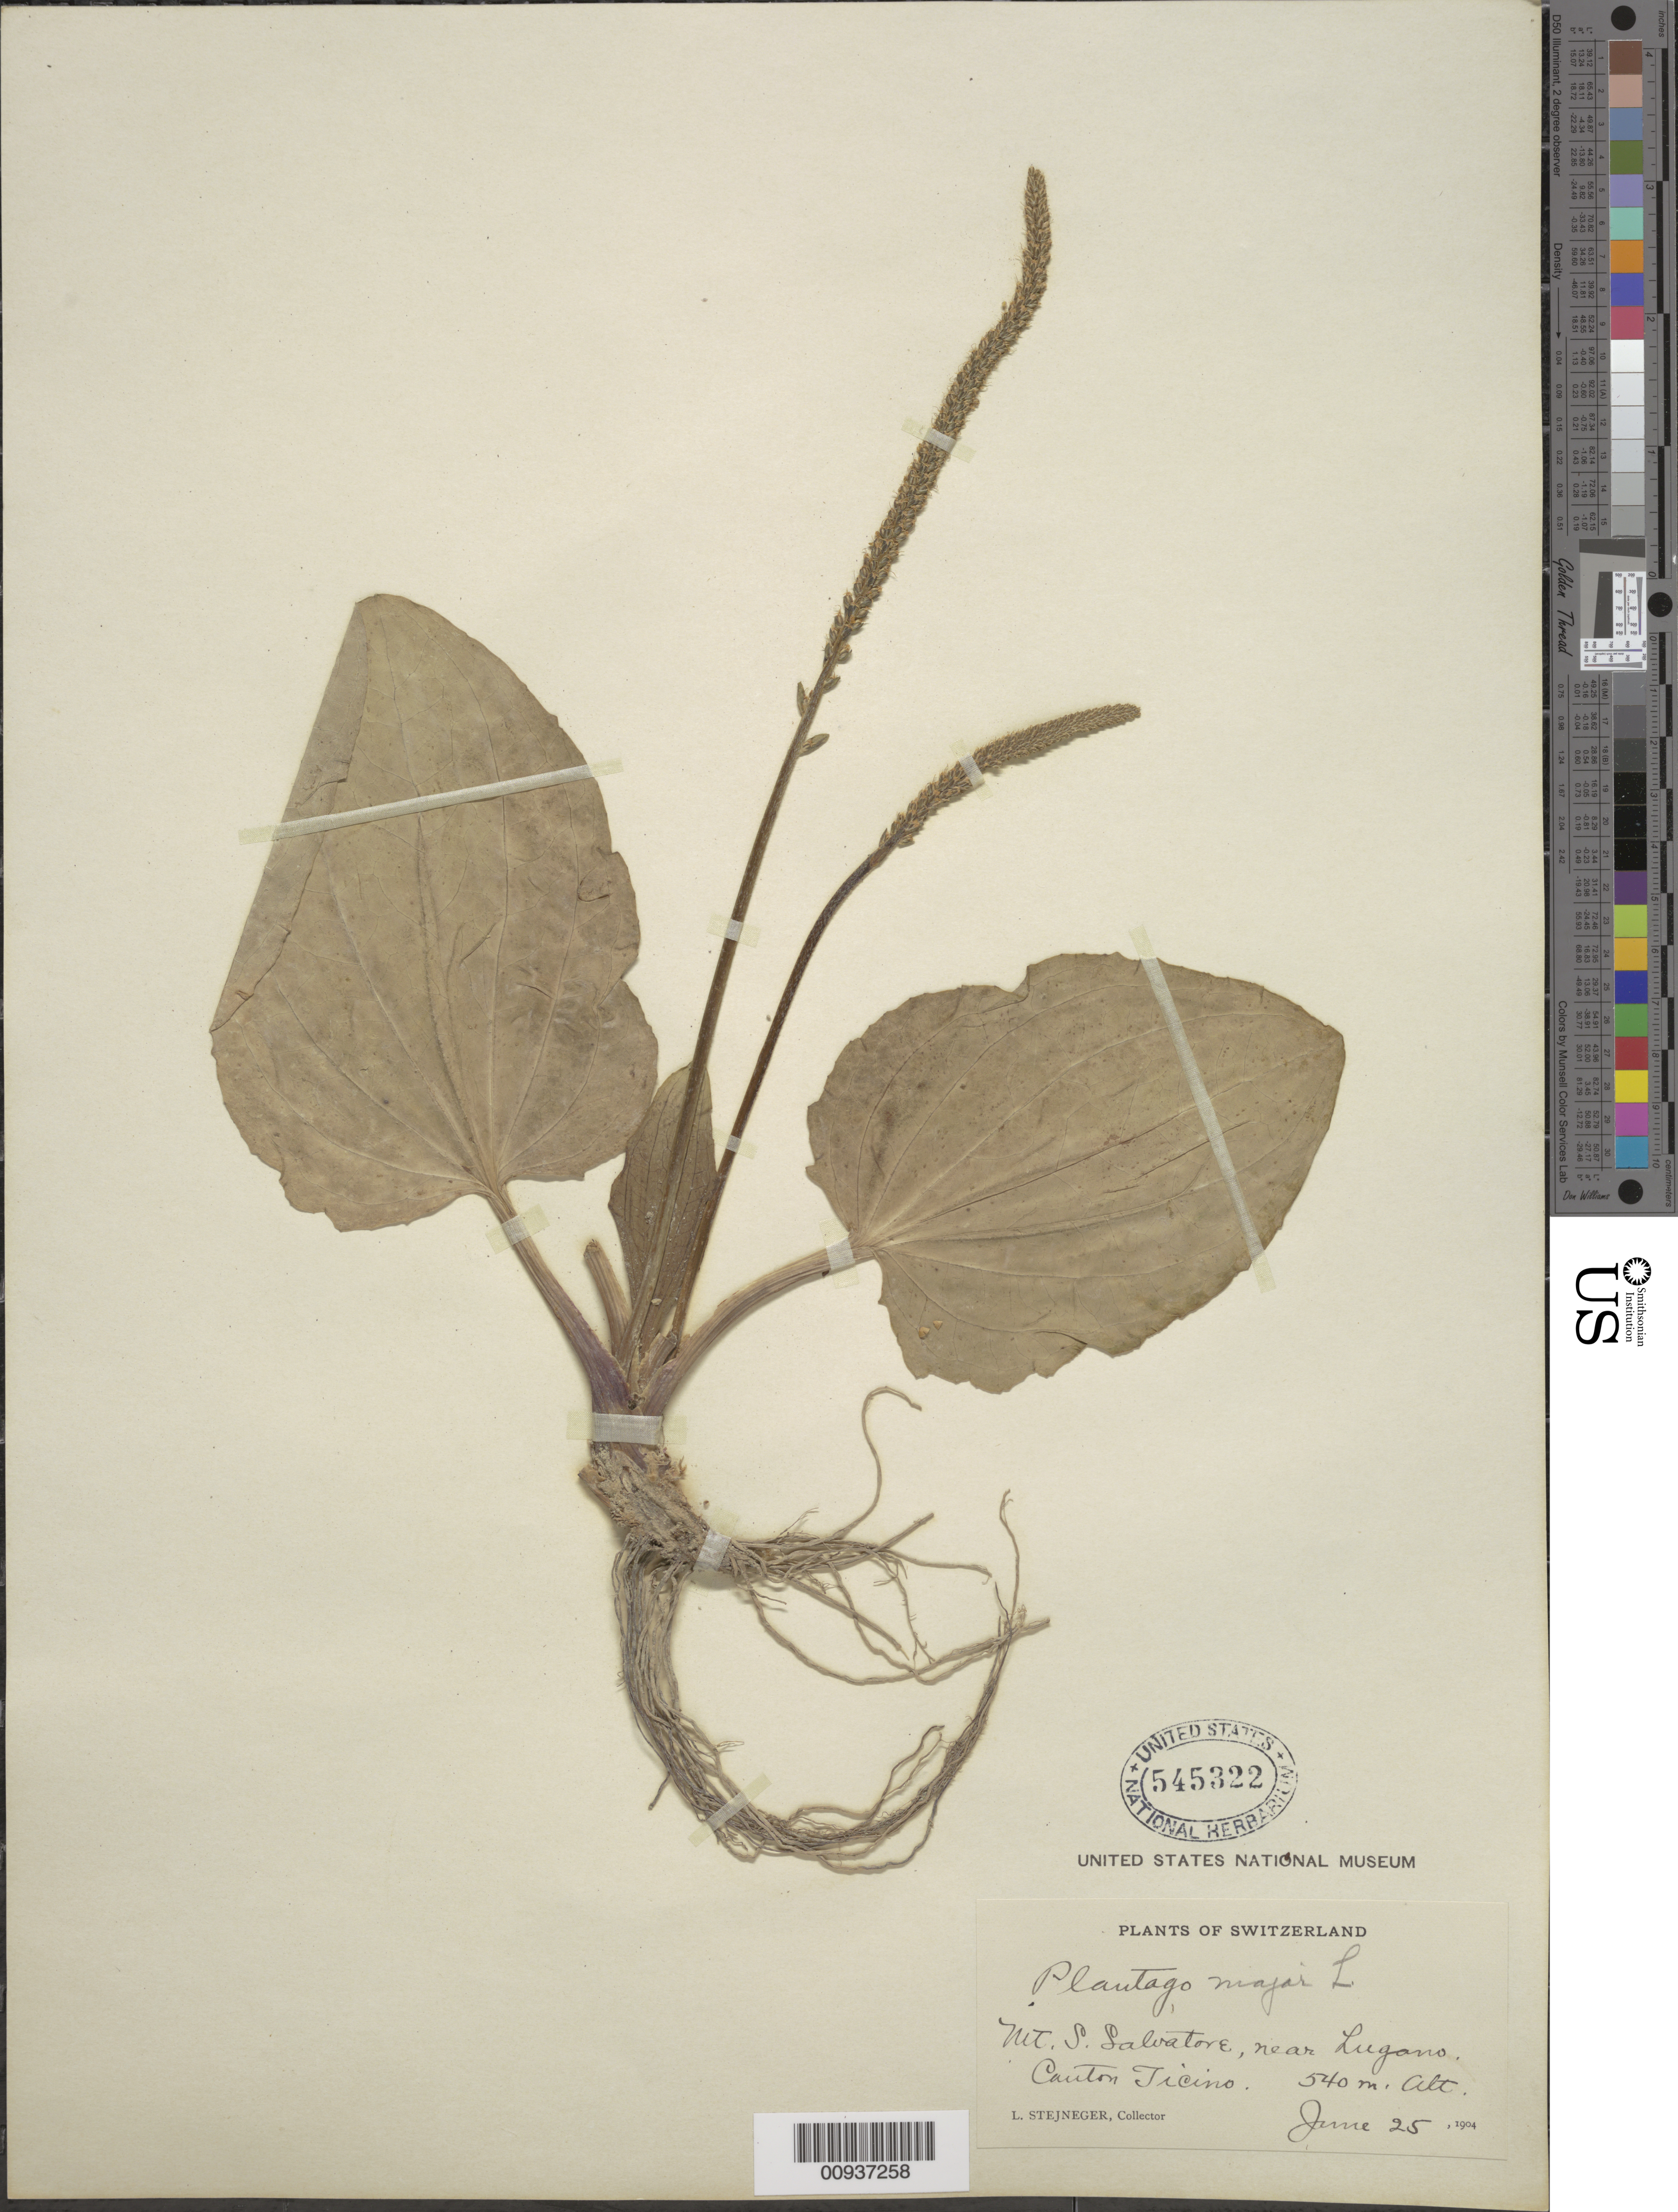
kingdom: Plantae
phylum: Tracheophyta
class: Magnoliopsida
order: Lamiales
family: Plantaginaceae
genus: Plantago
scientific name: Plantago coronopus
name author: L.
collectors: L. Stejneger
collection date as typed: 25 Jun 1904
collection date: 1904-06-25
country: Switzerland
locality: S. Salvatore, near Lugano: Canton Ticino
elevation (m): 540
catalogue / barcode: US 545322